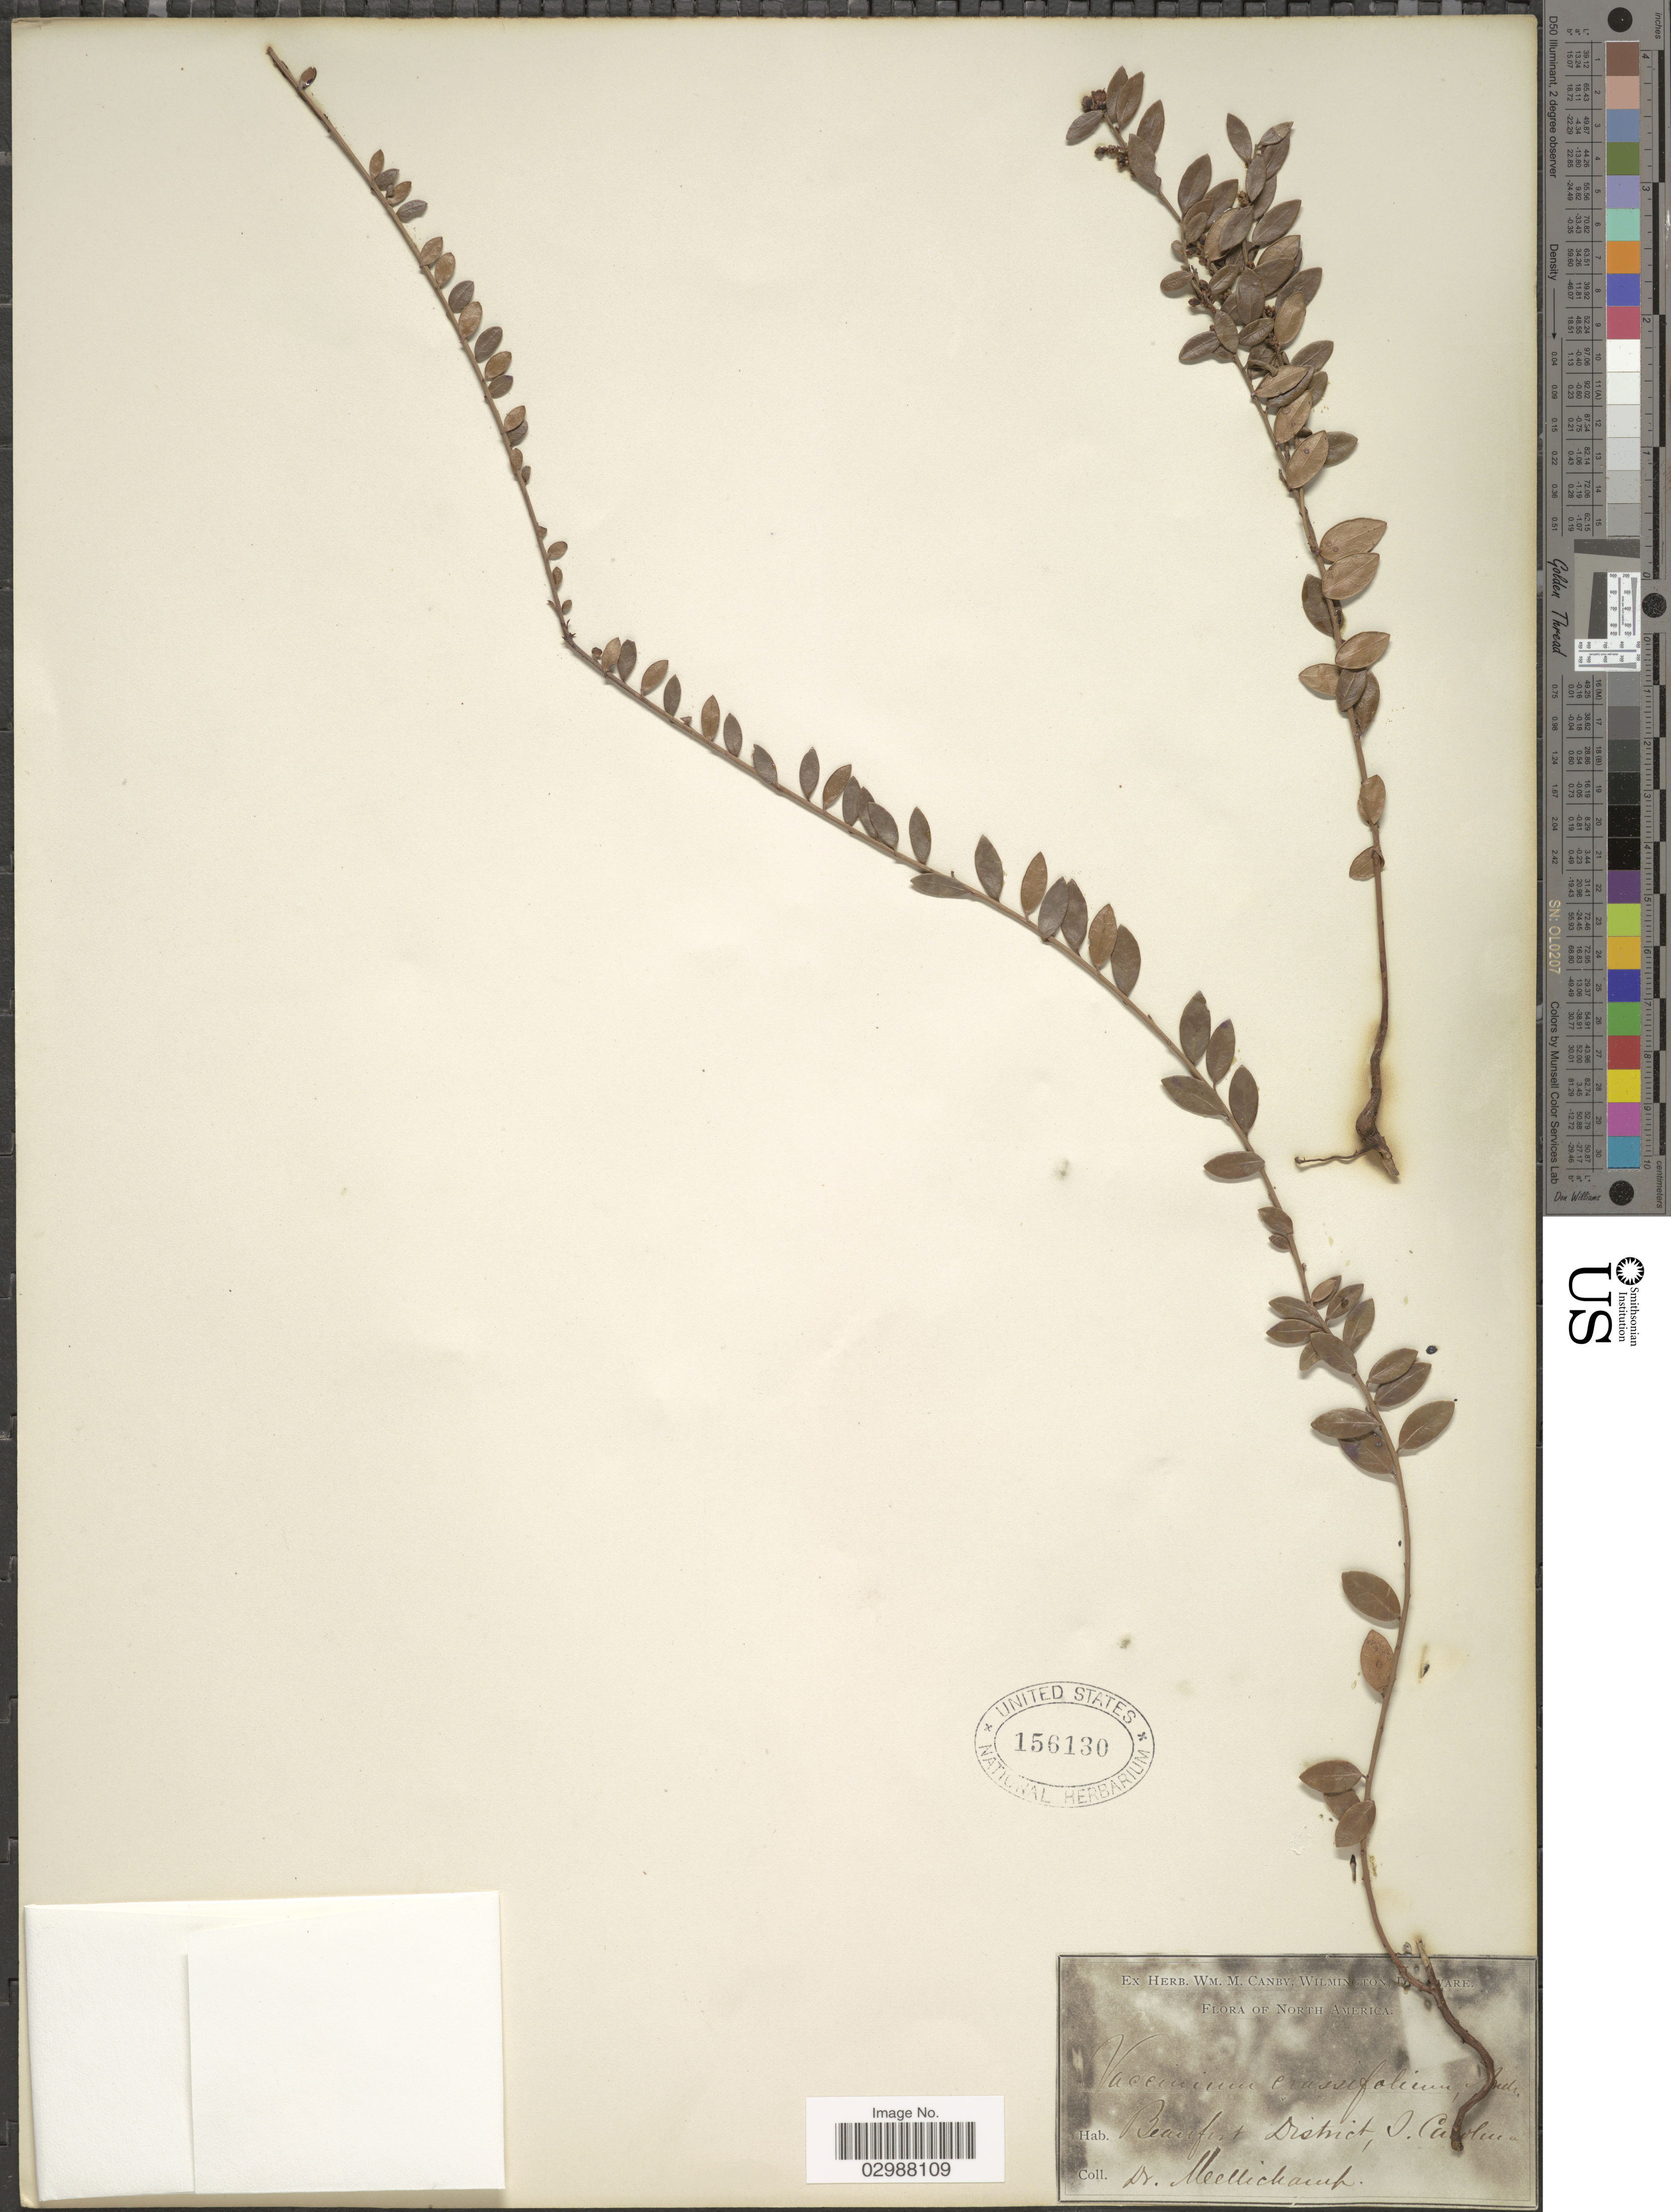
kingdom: Plantae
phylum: Tracheophyta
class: Magnoliopsida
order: Ericales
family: Ericaceae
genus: Vaccinium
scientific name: Vaccinium crassifolium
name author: Andrews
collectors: -. Mellichamp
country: United States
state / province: South Carolina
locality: Beaufort District.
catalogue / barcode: US 156130